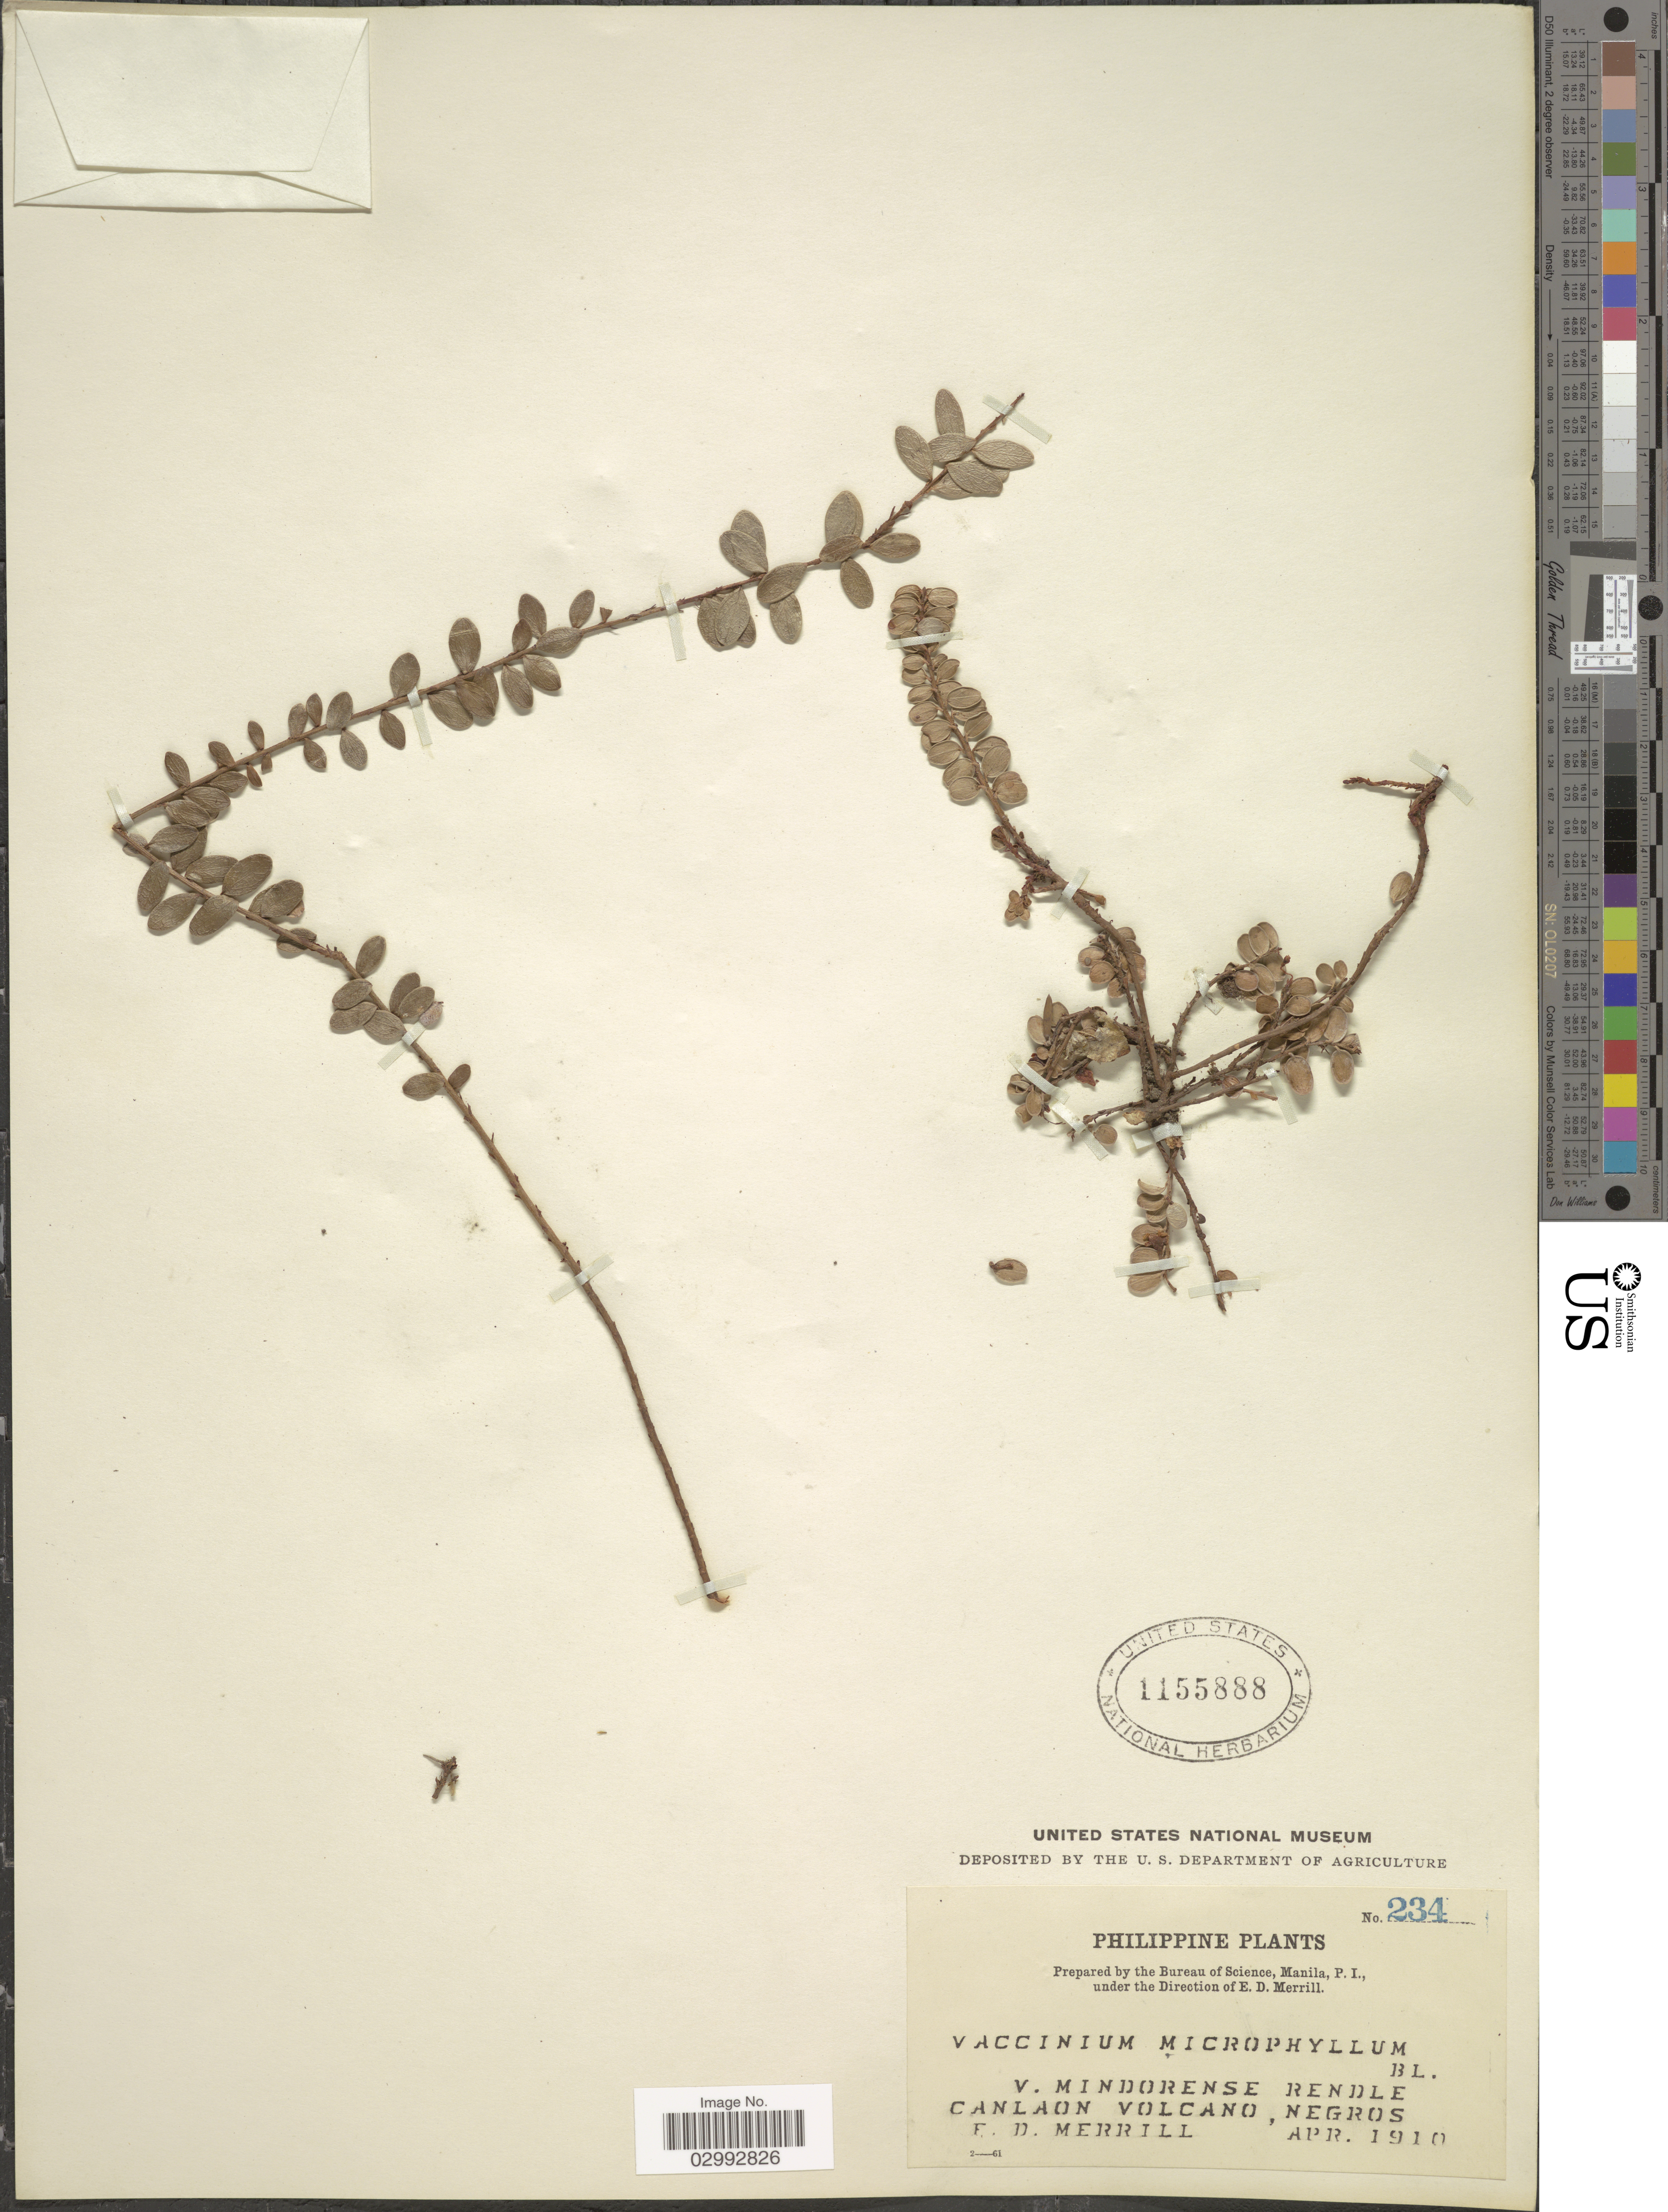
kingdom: Plantae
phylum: Tracheophyta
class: Magnoliopsida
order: Ericales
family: Ericaceae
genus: Vaccinium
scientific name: Vaccinium microphyllum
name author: Reinw. ex Blume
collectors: E. D. Merrill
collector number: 234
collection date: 1910-04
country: Philippines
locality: Canlaon Volcano, Negros.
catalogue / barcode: US 1155888